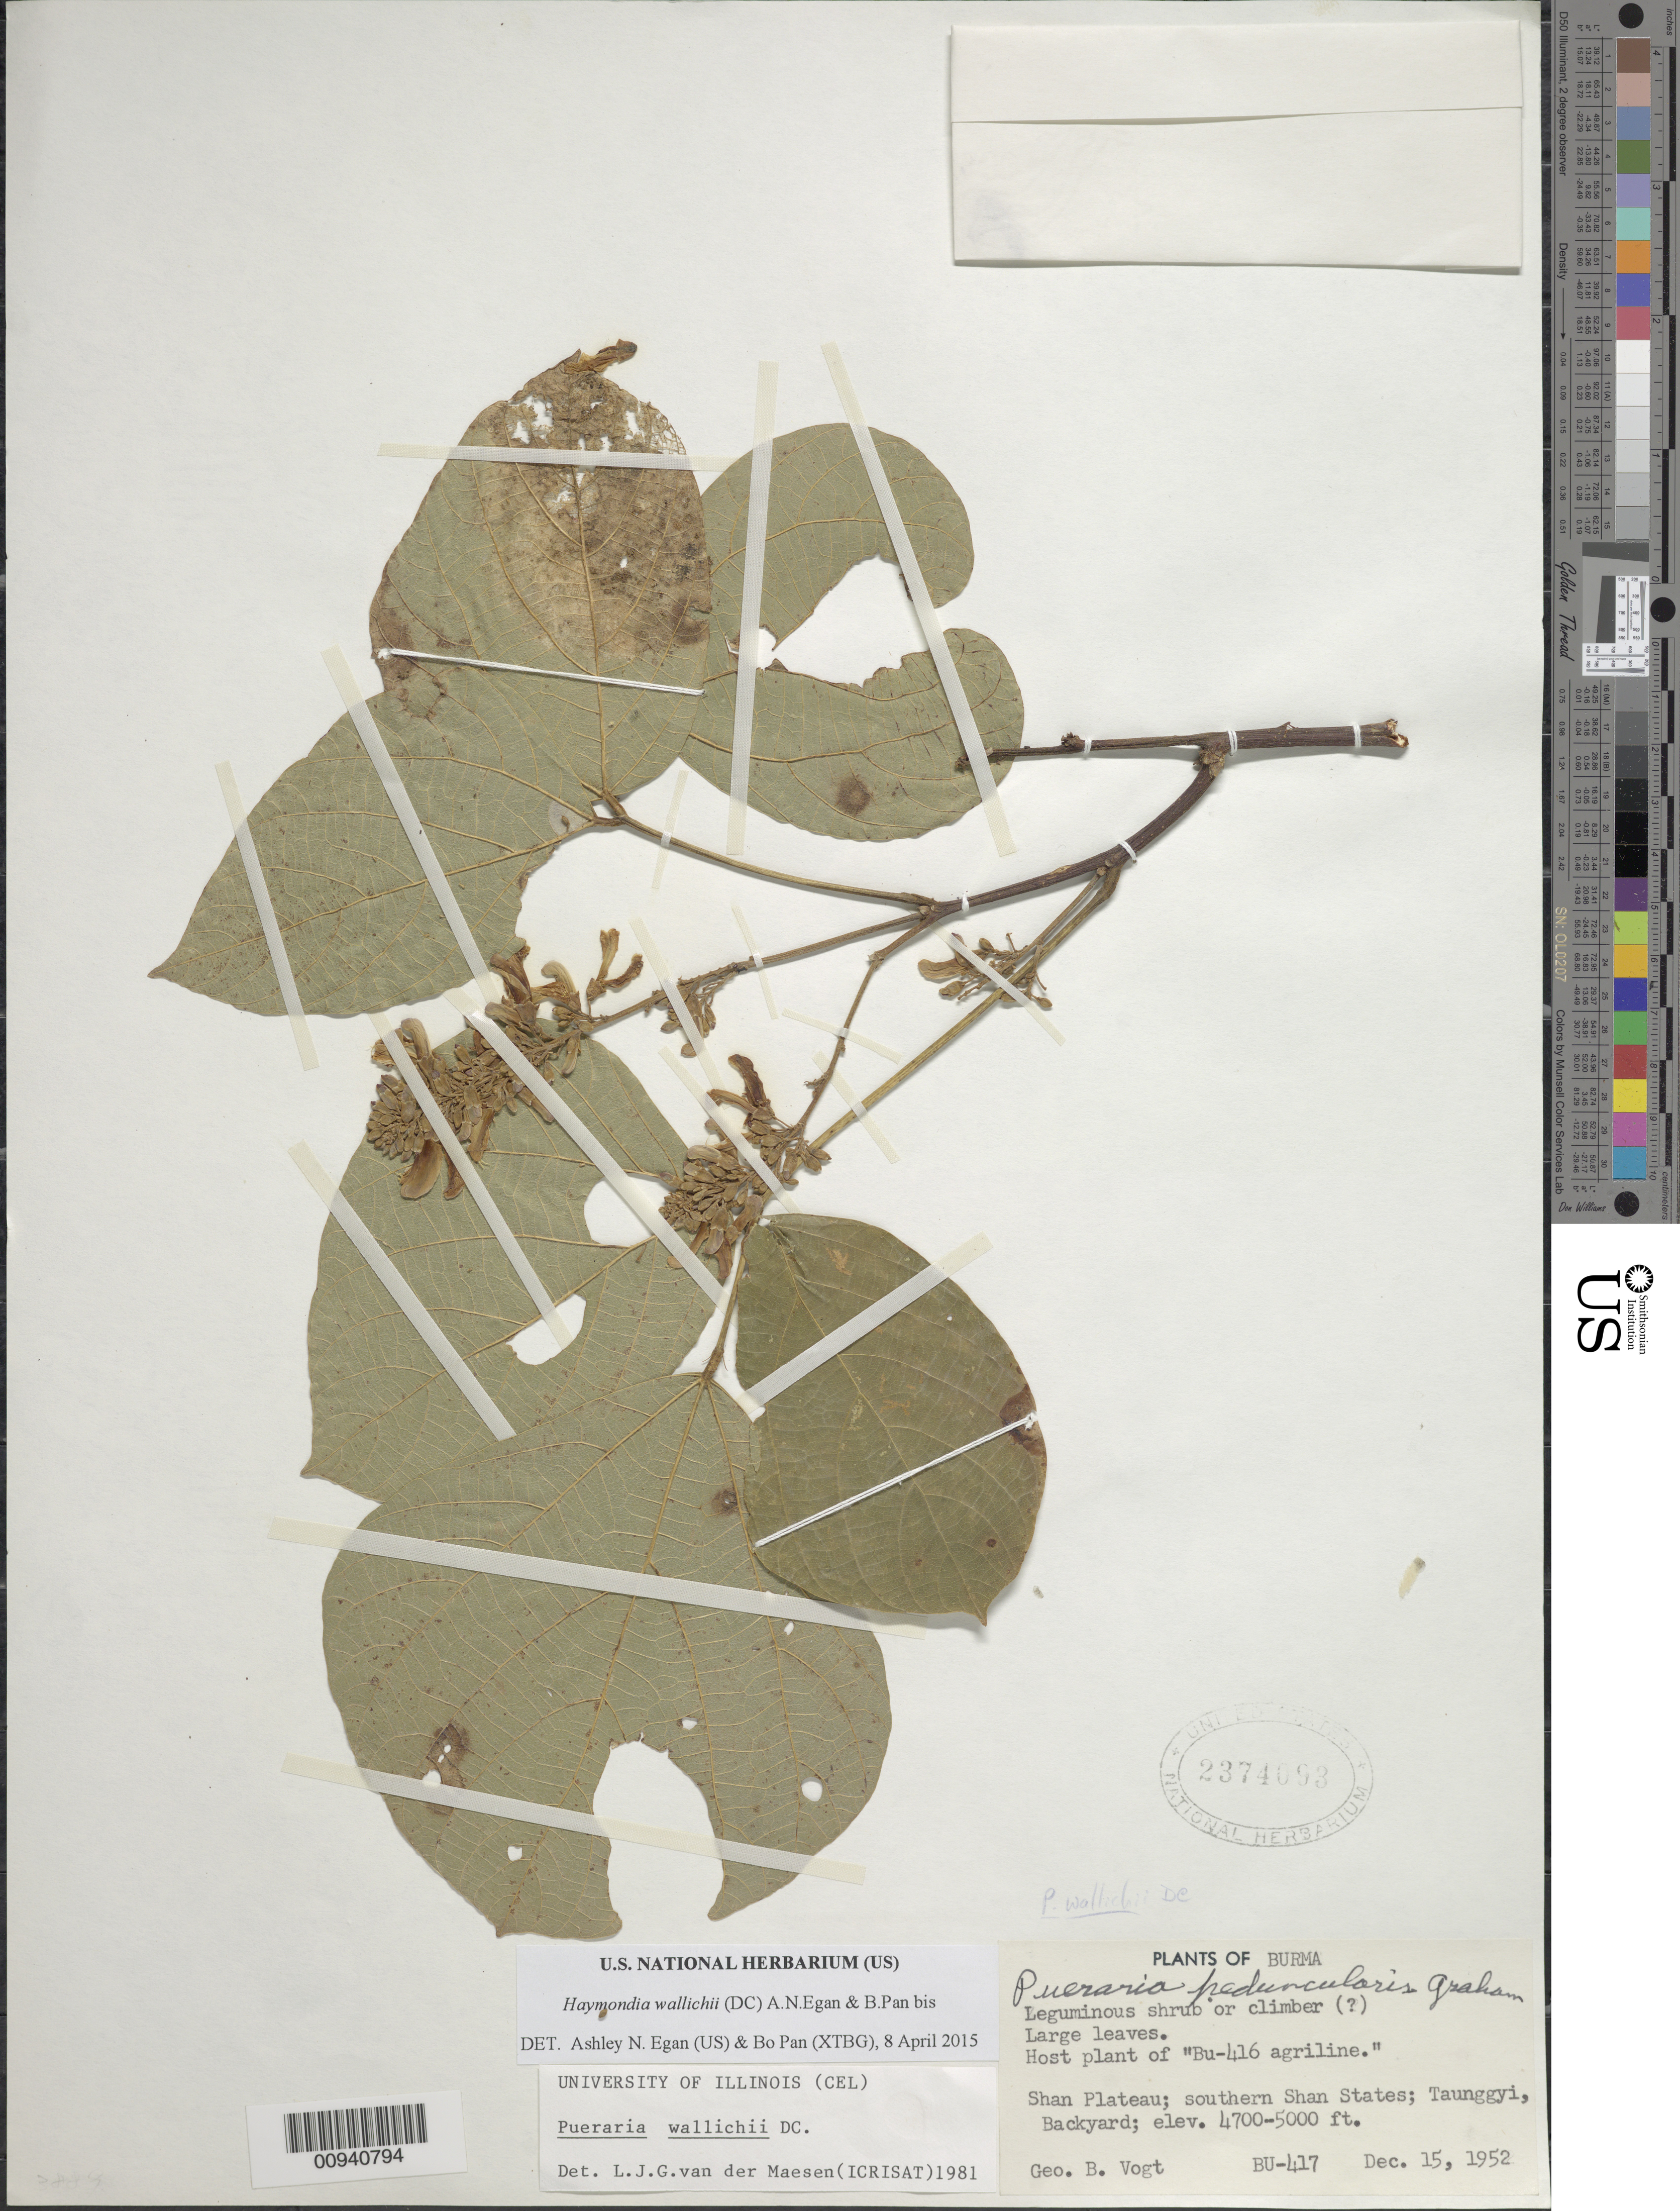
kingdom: Plantae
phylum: Tracheophyta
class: Magnoliopsida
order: Fabales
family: Fabaceae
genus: Haymondia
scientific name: Haymondia wallichii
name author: (DC.) A.N. Egan & B. Pan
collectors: F. Kingdon Ward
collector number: BU-417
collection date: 1952-12-15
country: Myanmar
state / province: Shan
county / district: Taunggyi Township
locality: Backyard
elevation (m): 1433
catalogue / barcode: US 2374093